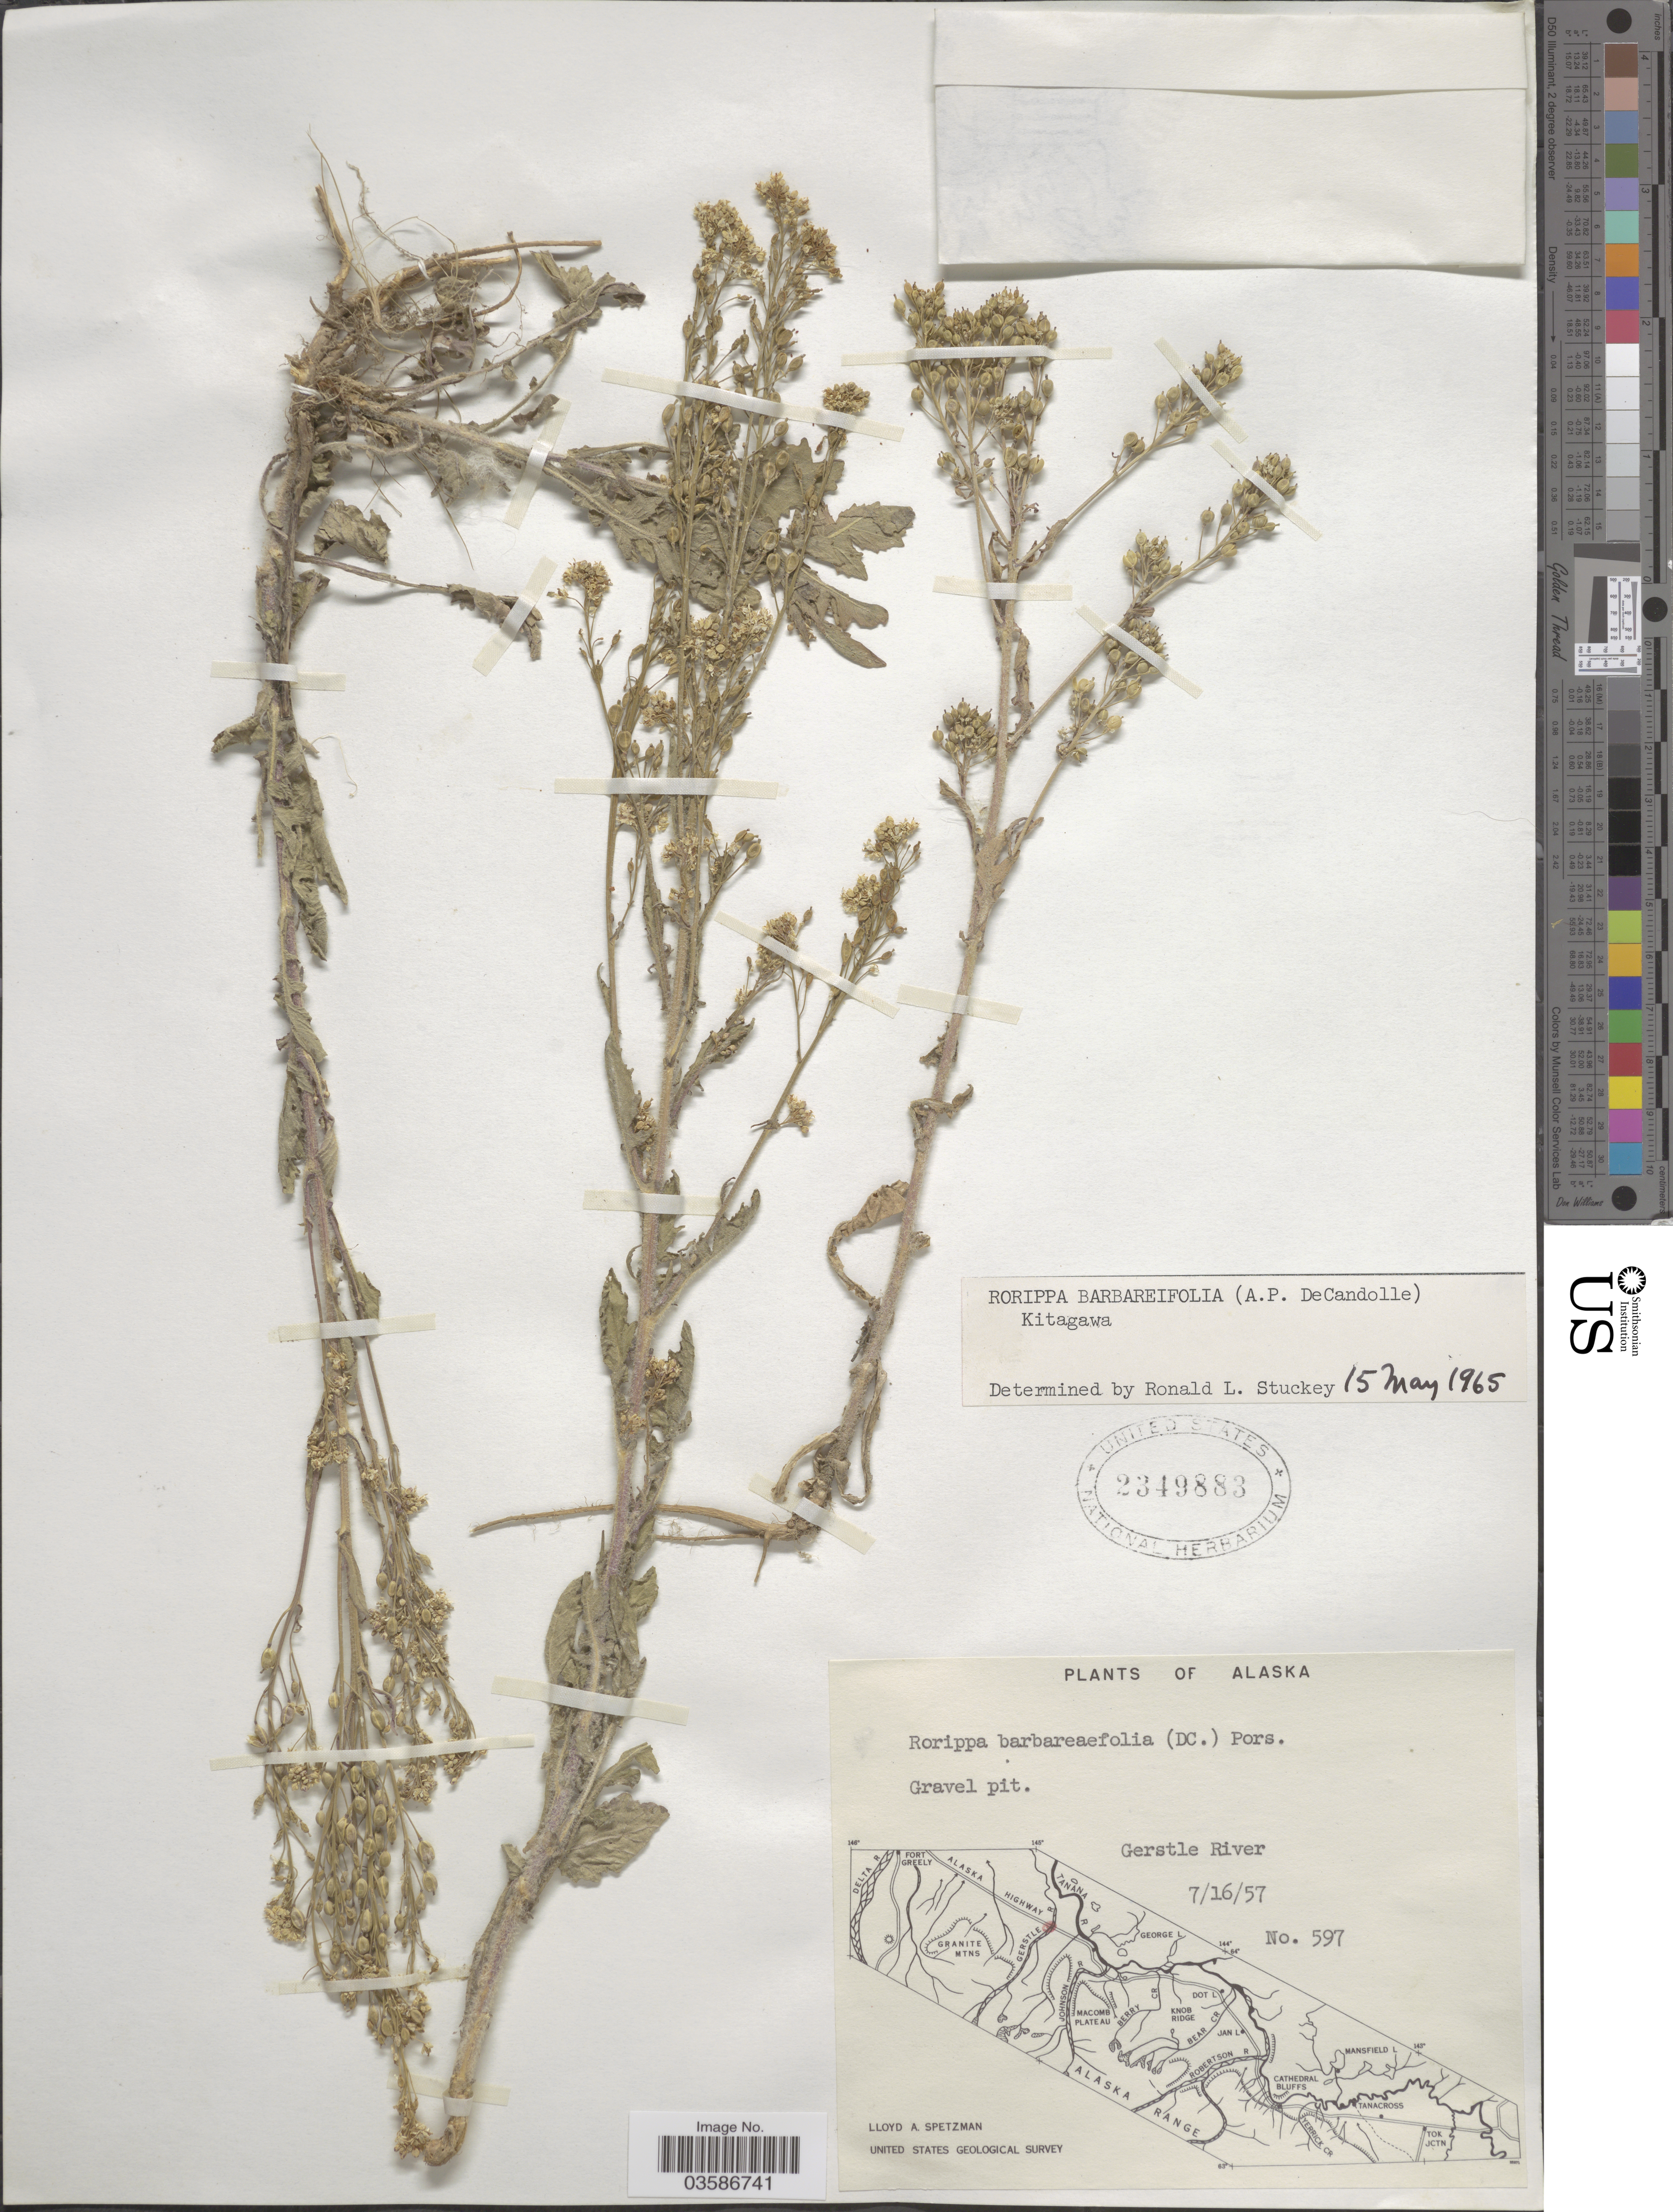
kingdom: Plantae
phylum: Tracheophyta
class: Magnoliopsida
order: Brassicales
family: Brassicaceae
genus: Rorippa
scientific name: Rorippa barbareifolia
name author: (DC.) Kitag.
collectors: L. Spetzman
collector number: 597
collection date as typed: Transcribed d/m/y: 16/7/57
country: United States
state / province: Alaska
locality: Gerstle River.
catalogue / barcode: US 2349883